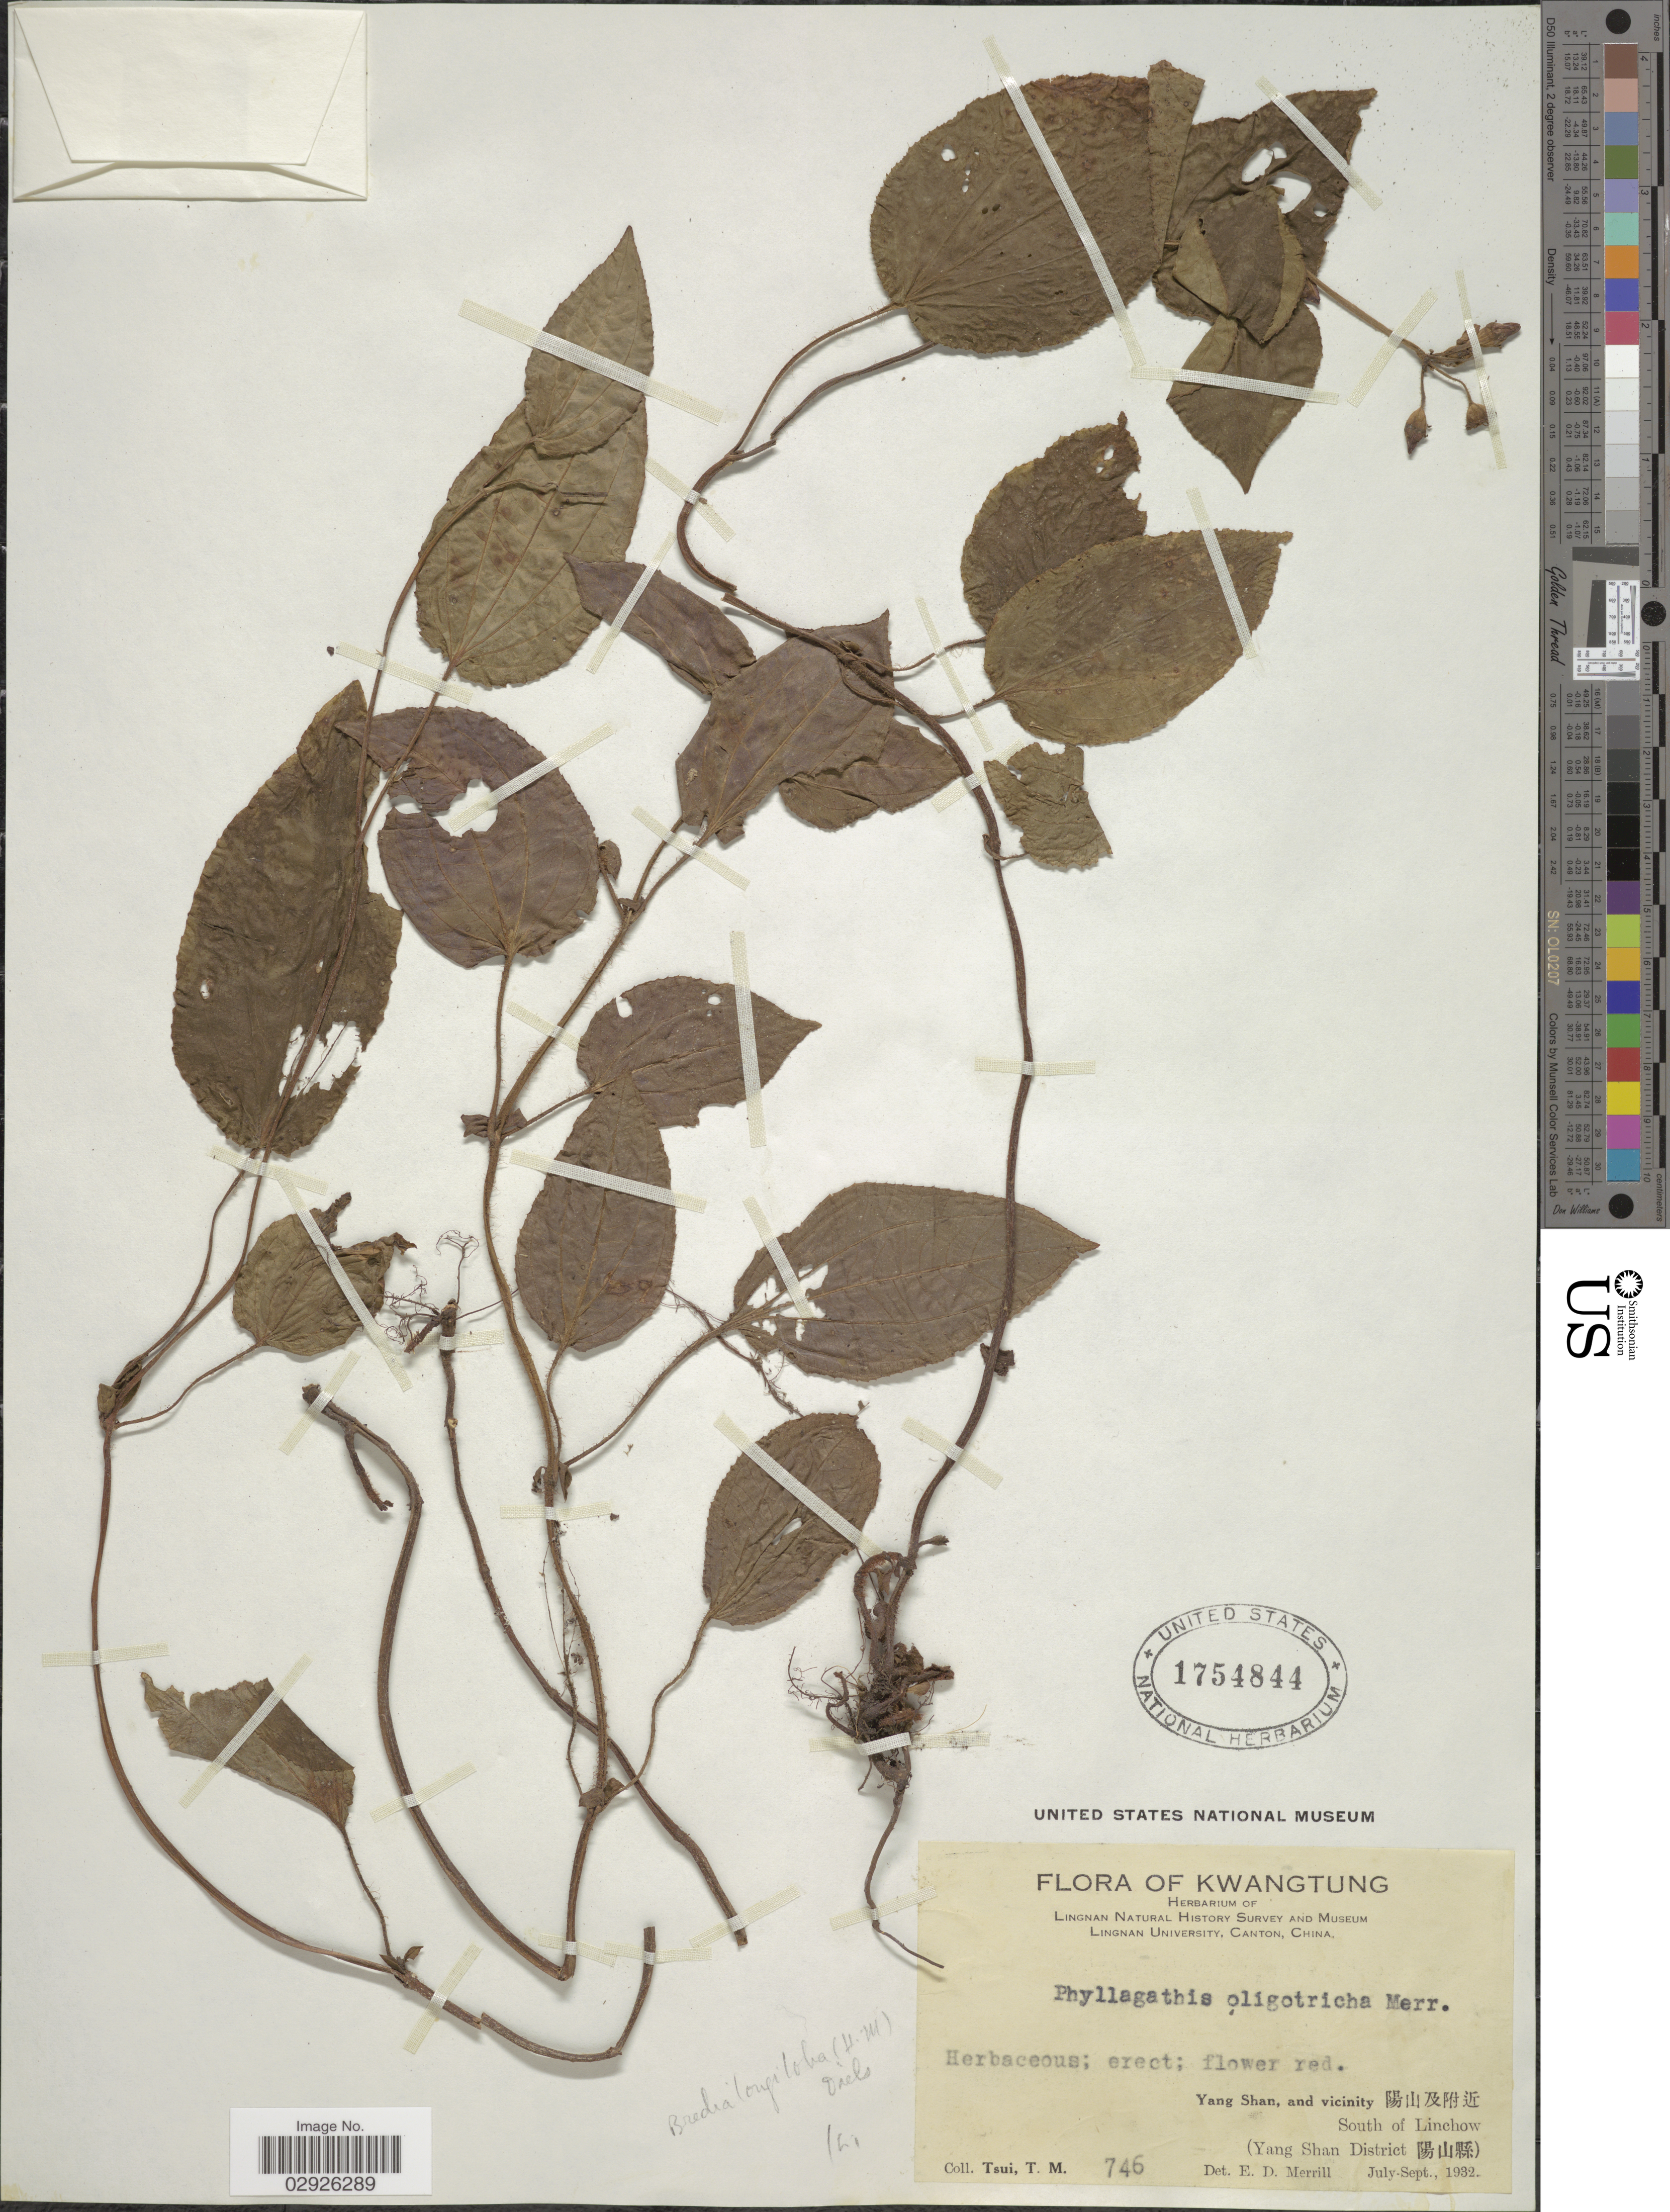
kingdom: Plantae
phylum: Tracheophyta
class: Magnoliopsida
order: Myrtales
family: Melastomataceae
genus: Bredia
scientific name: Bredia longiloba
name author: (Hand.-Mazz.) Diels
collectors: T. Tsui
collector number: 746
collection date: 1932-07/1932-09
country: China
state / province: Guangdong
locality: Kwangtung, Yang Shan, and vicinity, South of Linchow (Yang Shan District).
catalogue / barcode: US 1754844